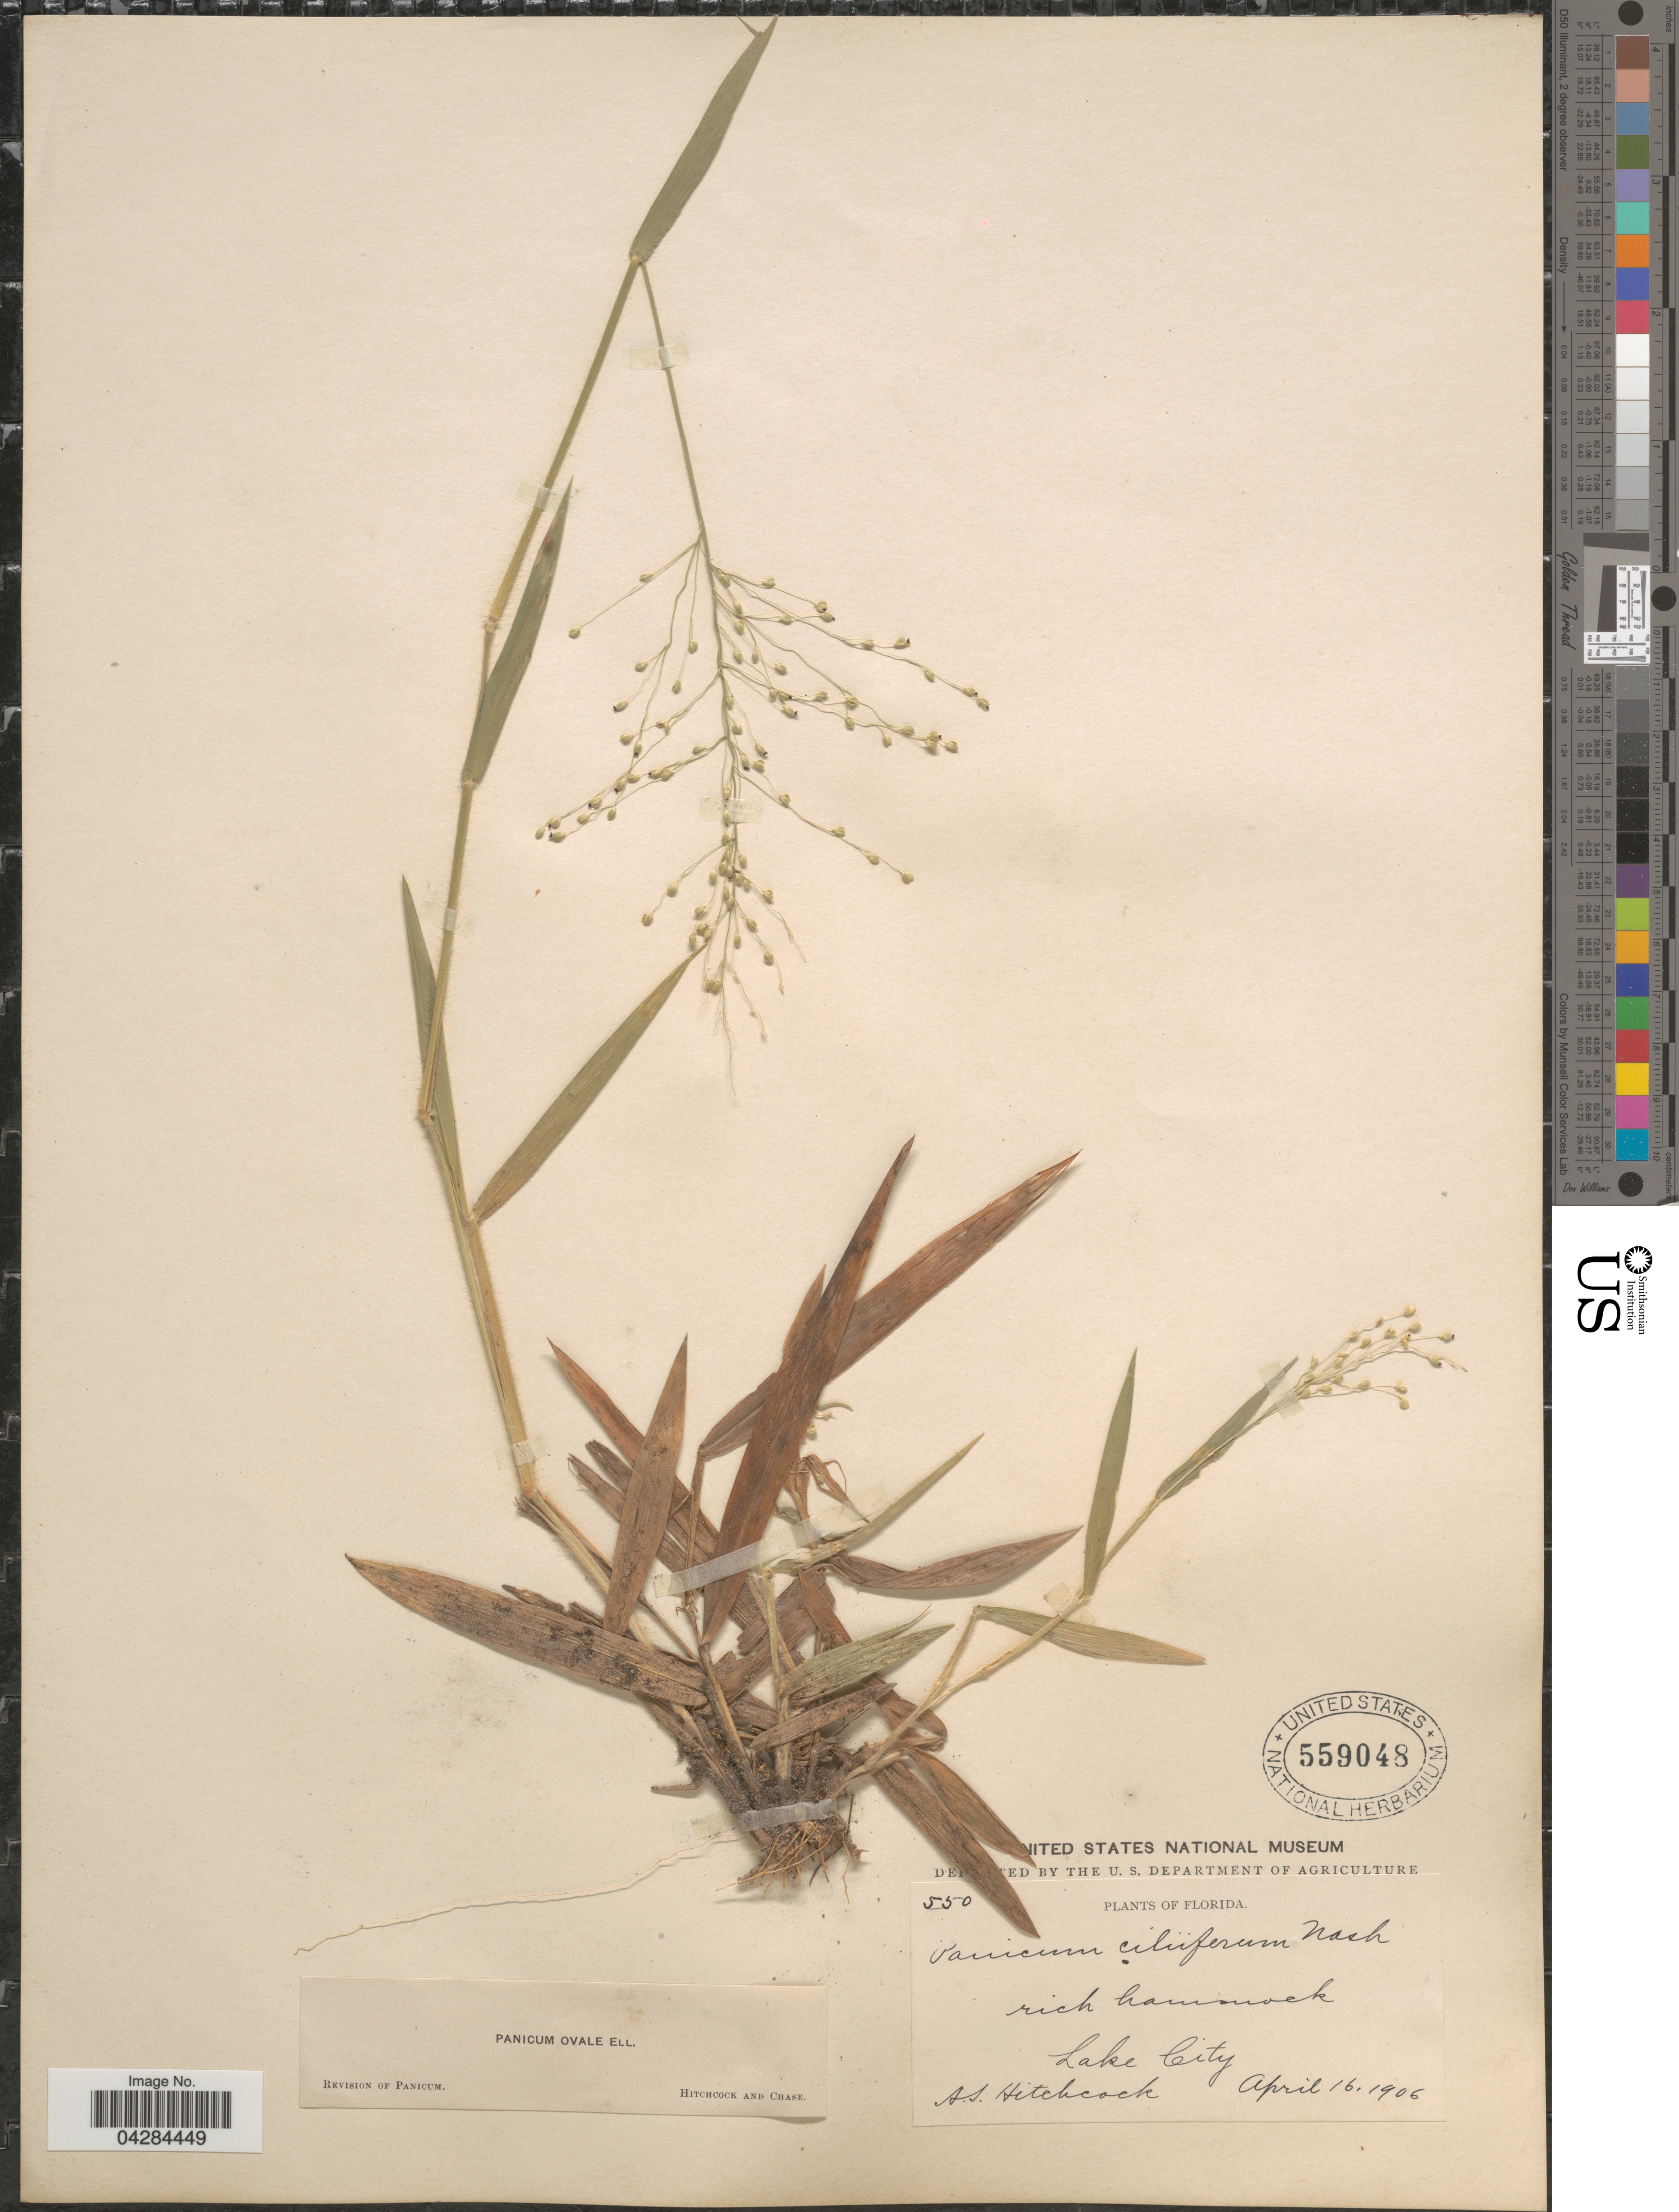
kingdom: Plantae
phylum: Tracheophyta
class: Liliopsida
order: Poales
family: Poaceae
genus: Dichanthelium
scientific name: Dichanthelium ovale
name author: (Elliott) Gould & C.A. Clark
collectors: A. S. Hitchcock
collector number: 550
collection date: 1906-04-16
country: United States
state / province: Florida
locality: Rich hammock. Lake City.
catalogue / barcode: US 559048